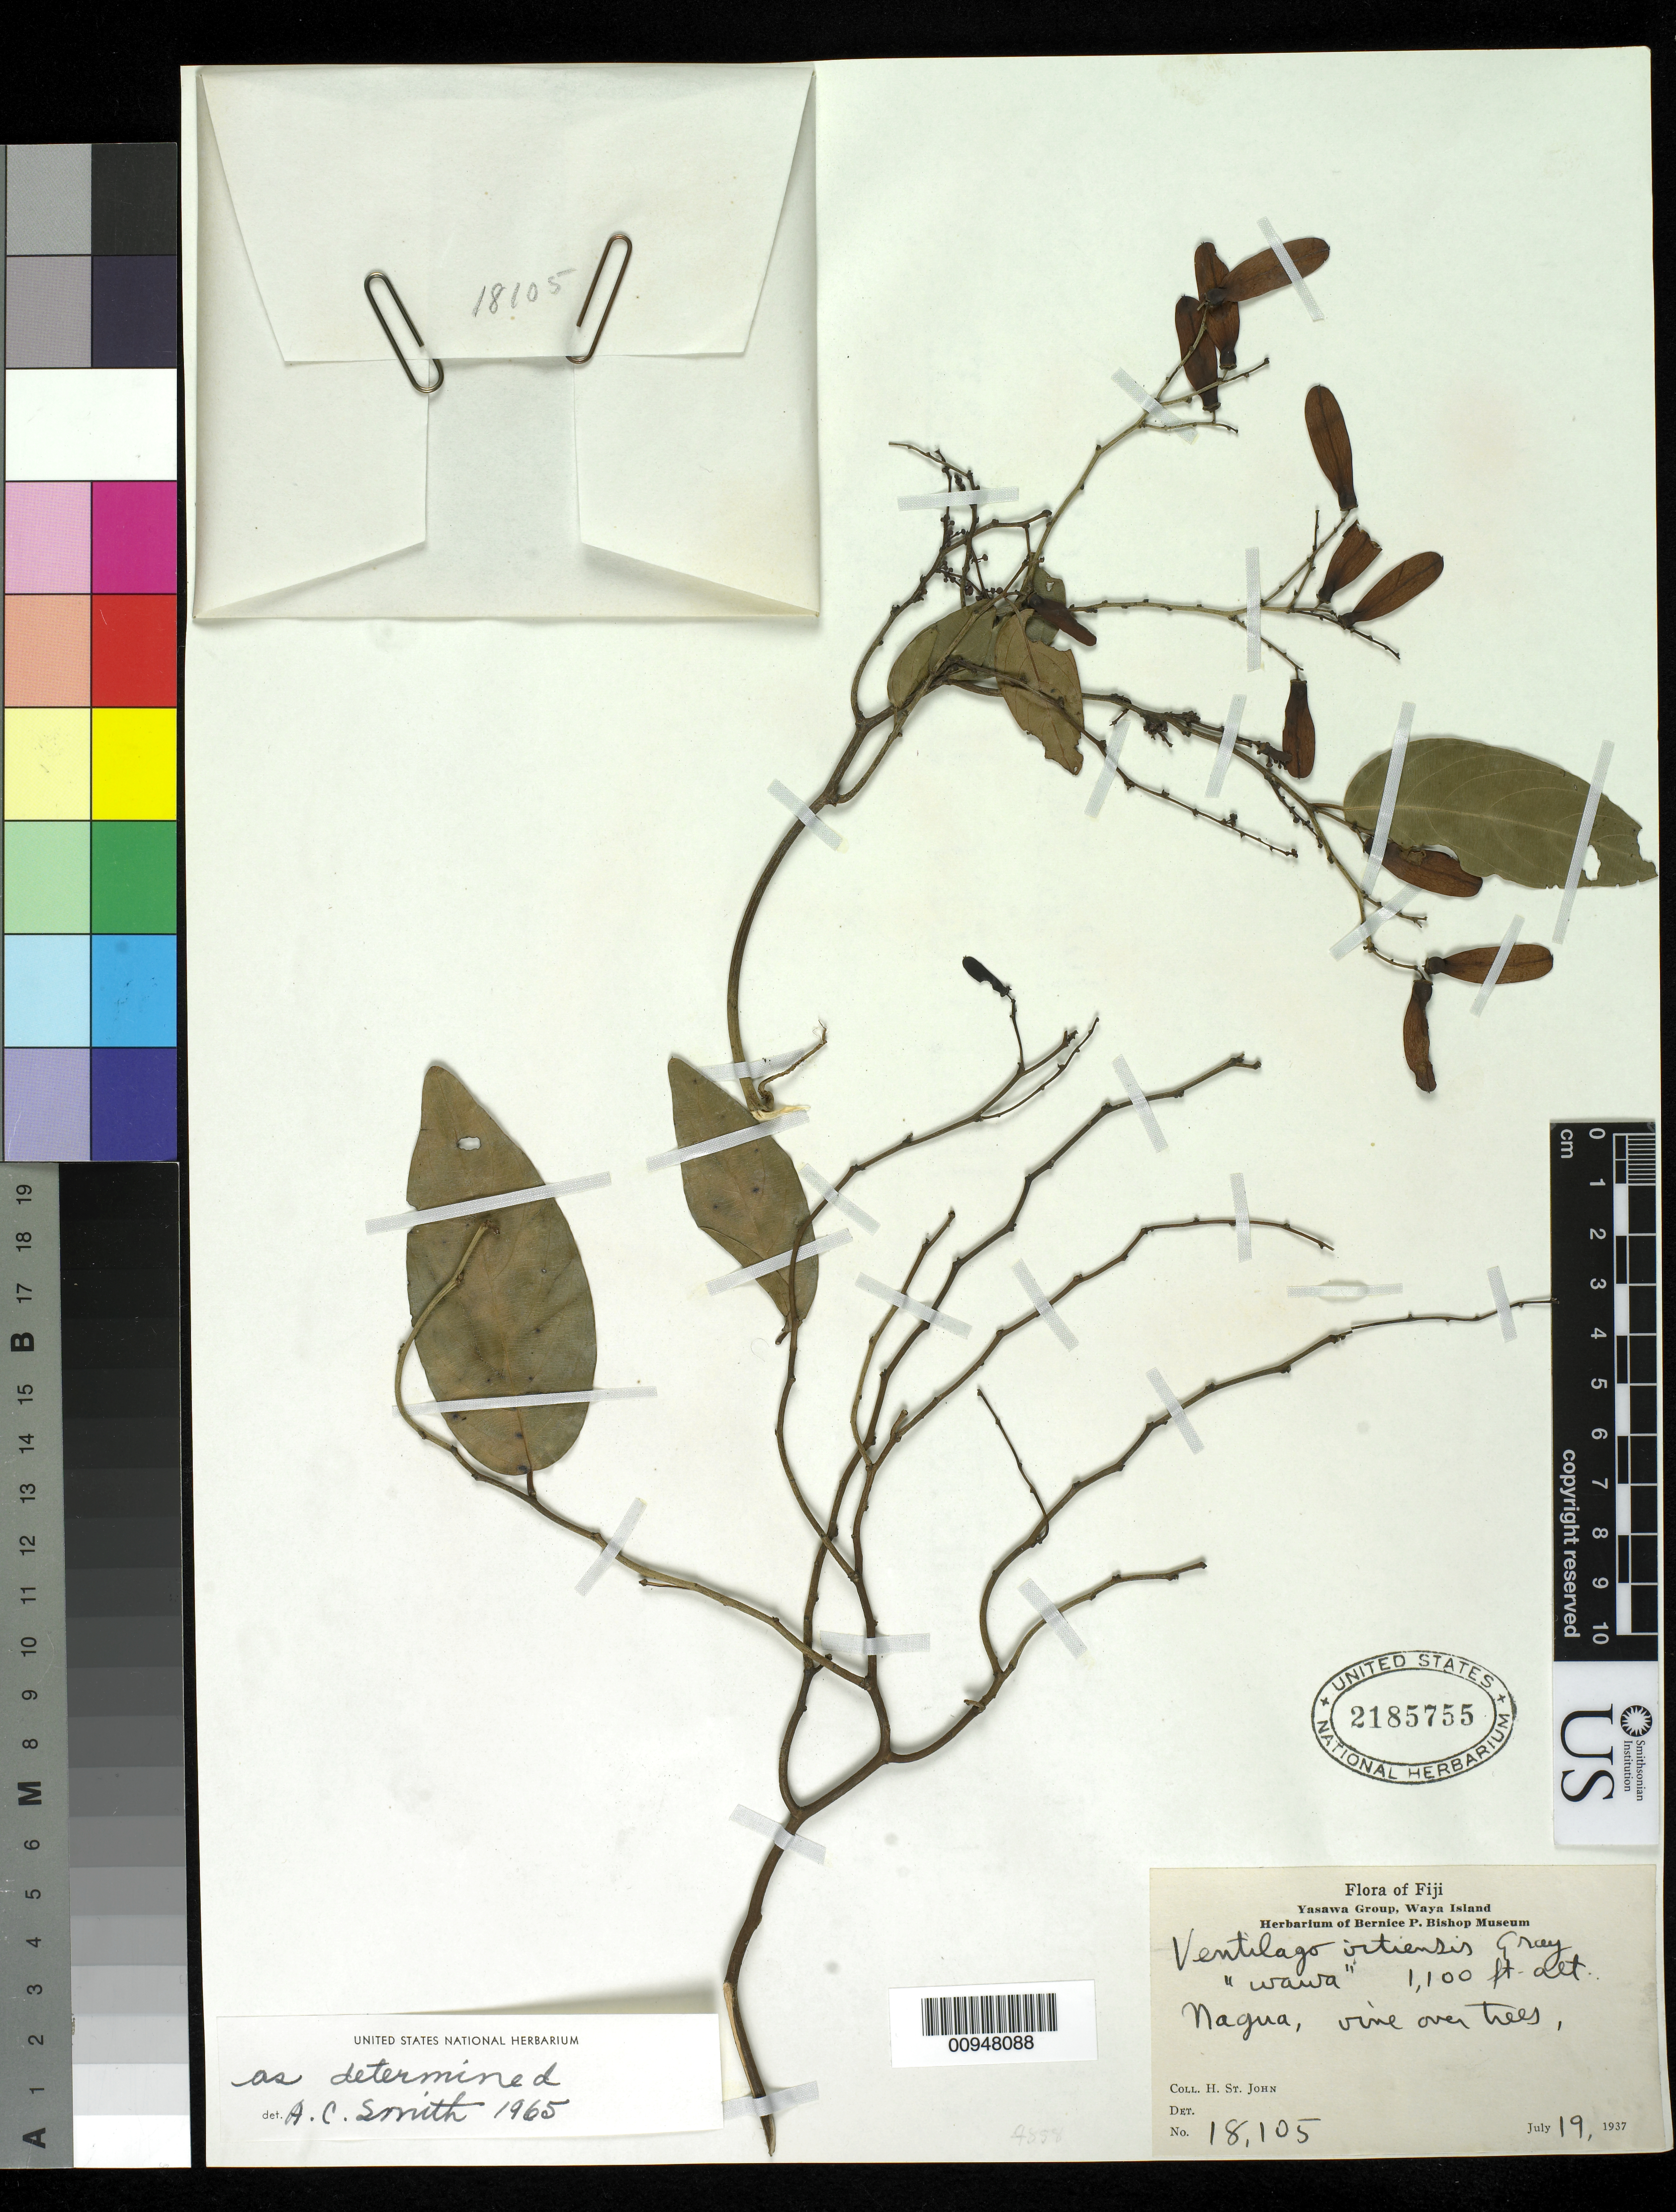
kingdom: Plantae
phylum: Tracheophyta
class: Magnoliopsida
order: Rosales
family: Rhamnaceae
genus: Ventilago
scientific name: Ventilago vitiensis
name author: A. Gray in Wilkes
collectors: H. St. John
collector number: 18105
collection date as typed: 19 Jul 1937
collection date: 1937-07-19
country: Fiji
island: Waya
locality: Nagua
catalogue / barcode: US 2185755